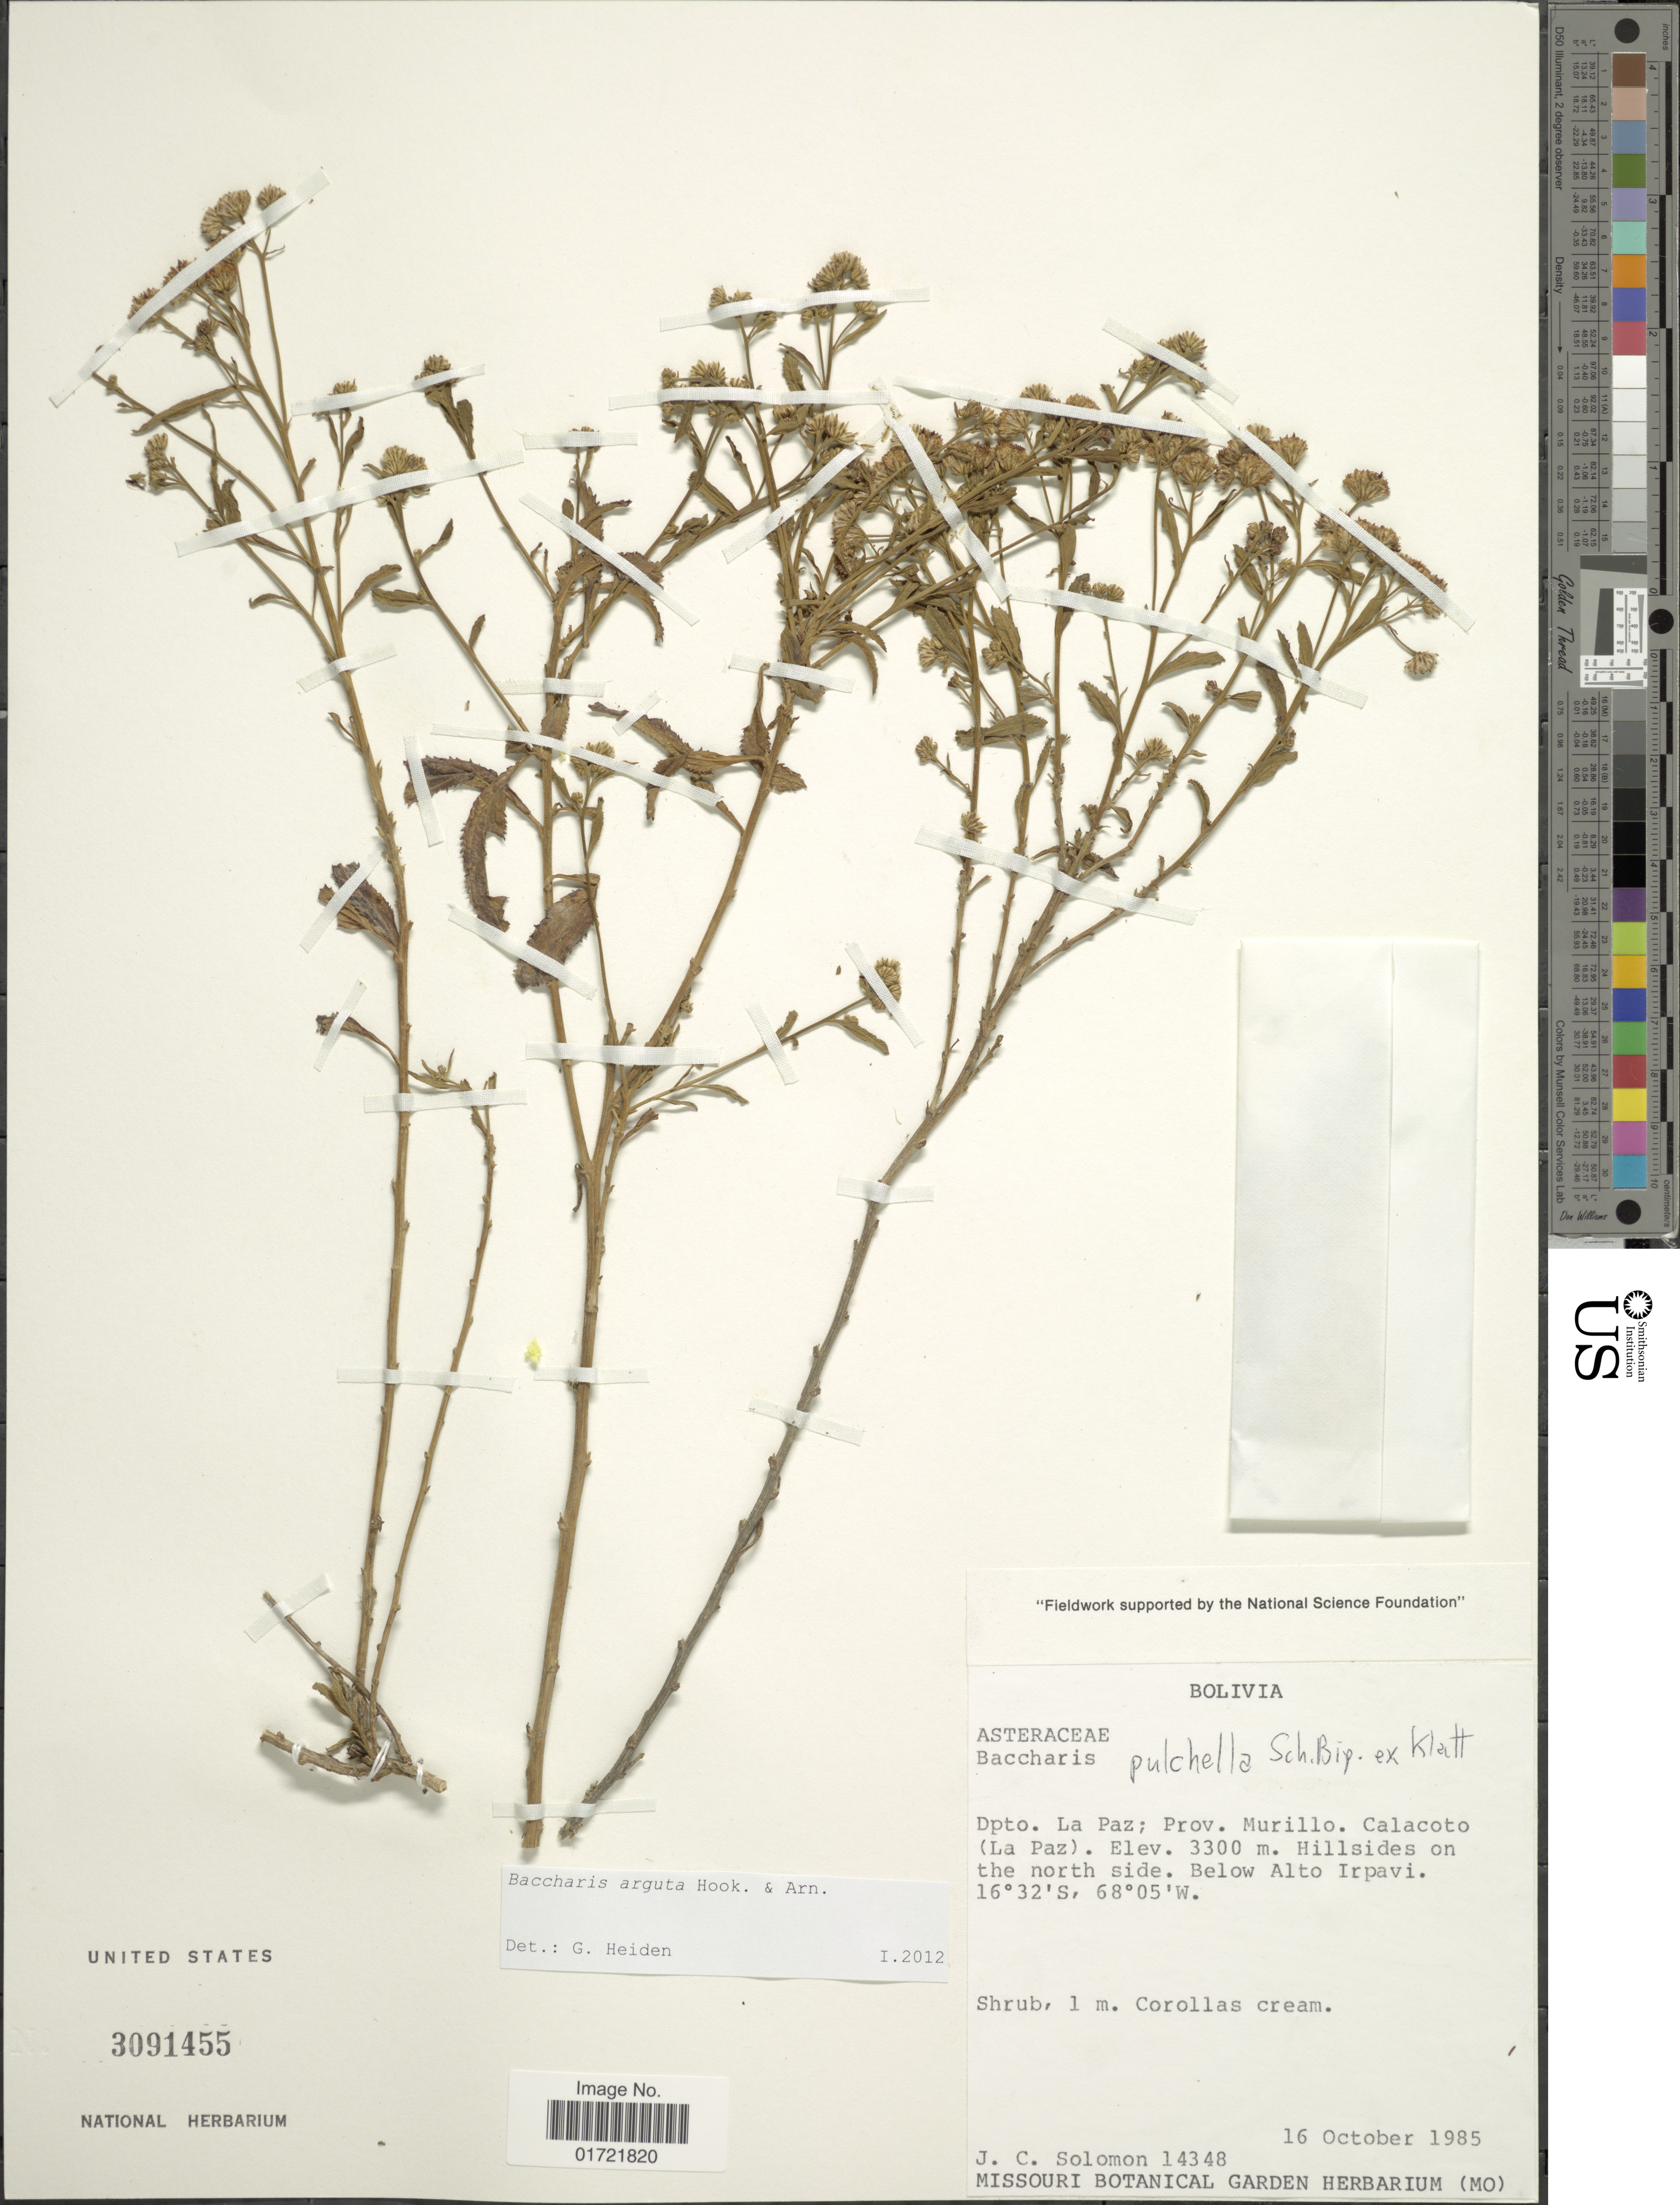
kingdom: Plantae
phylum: Tracheophyta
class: Magnoliopsida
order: Asterales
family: Asteraceae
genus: Baccharis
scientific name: Baccharis arguta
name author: Gillies ex Hook. & Arn.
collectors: J. C. Solomon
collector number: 14348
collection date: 1985-10-16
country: Bolivia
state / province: La Paz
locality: Prov. Murillo. Calacoto (La Paz). Below Alto Irpavi.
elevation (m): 3300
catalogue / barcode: US 3091455